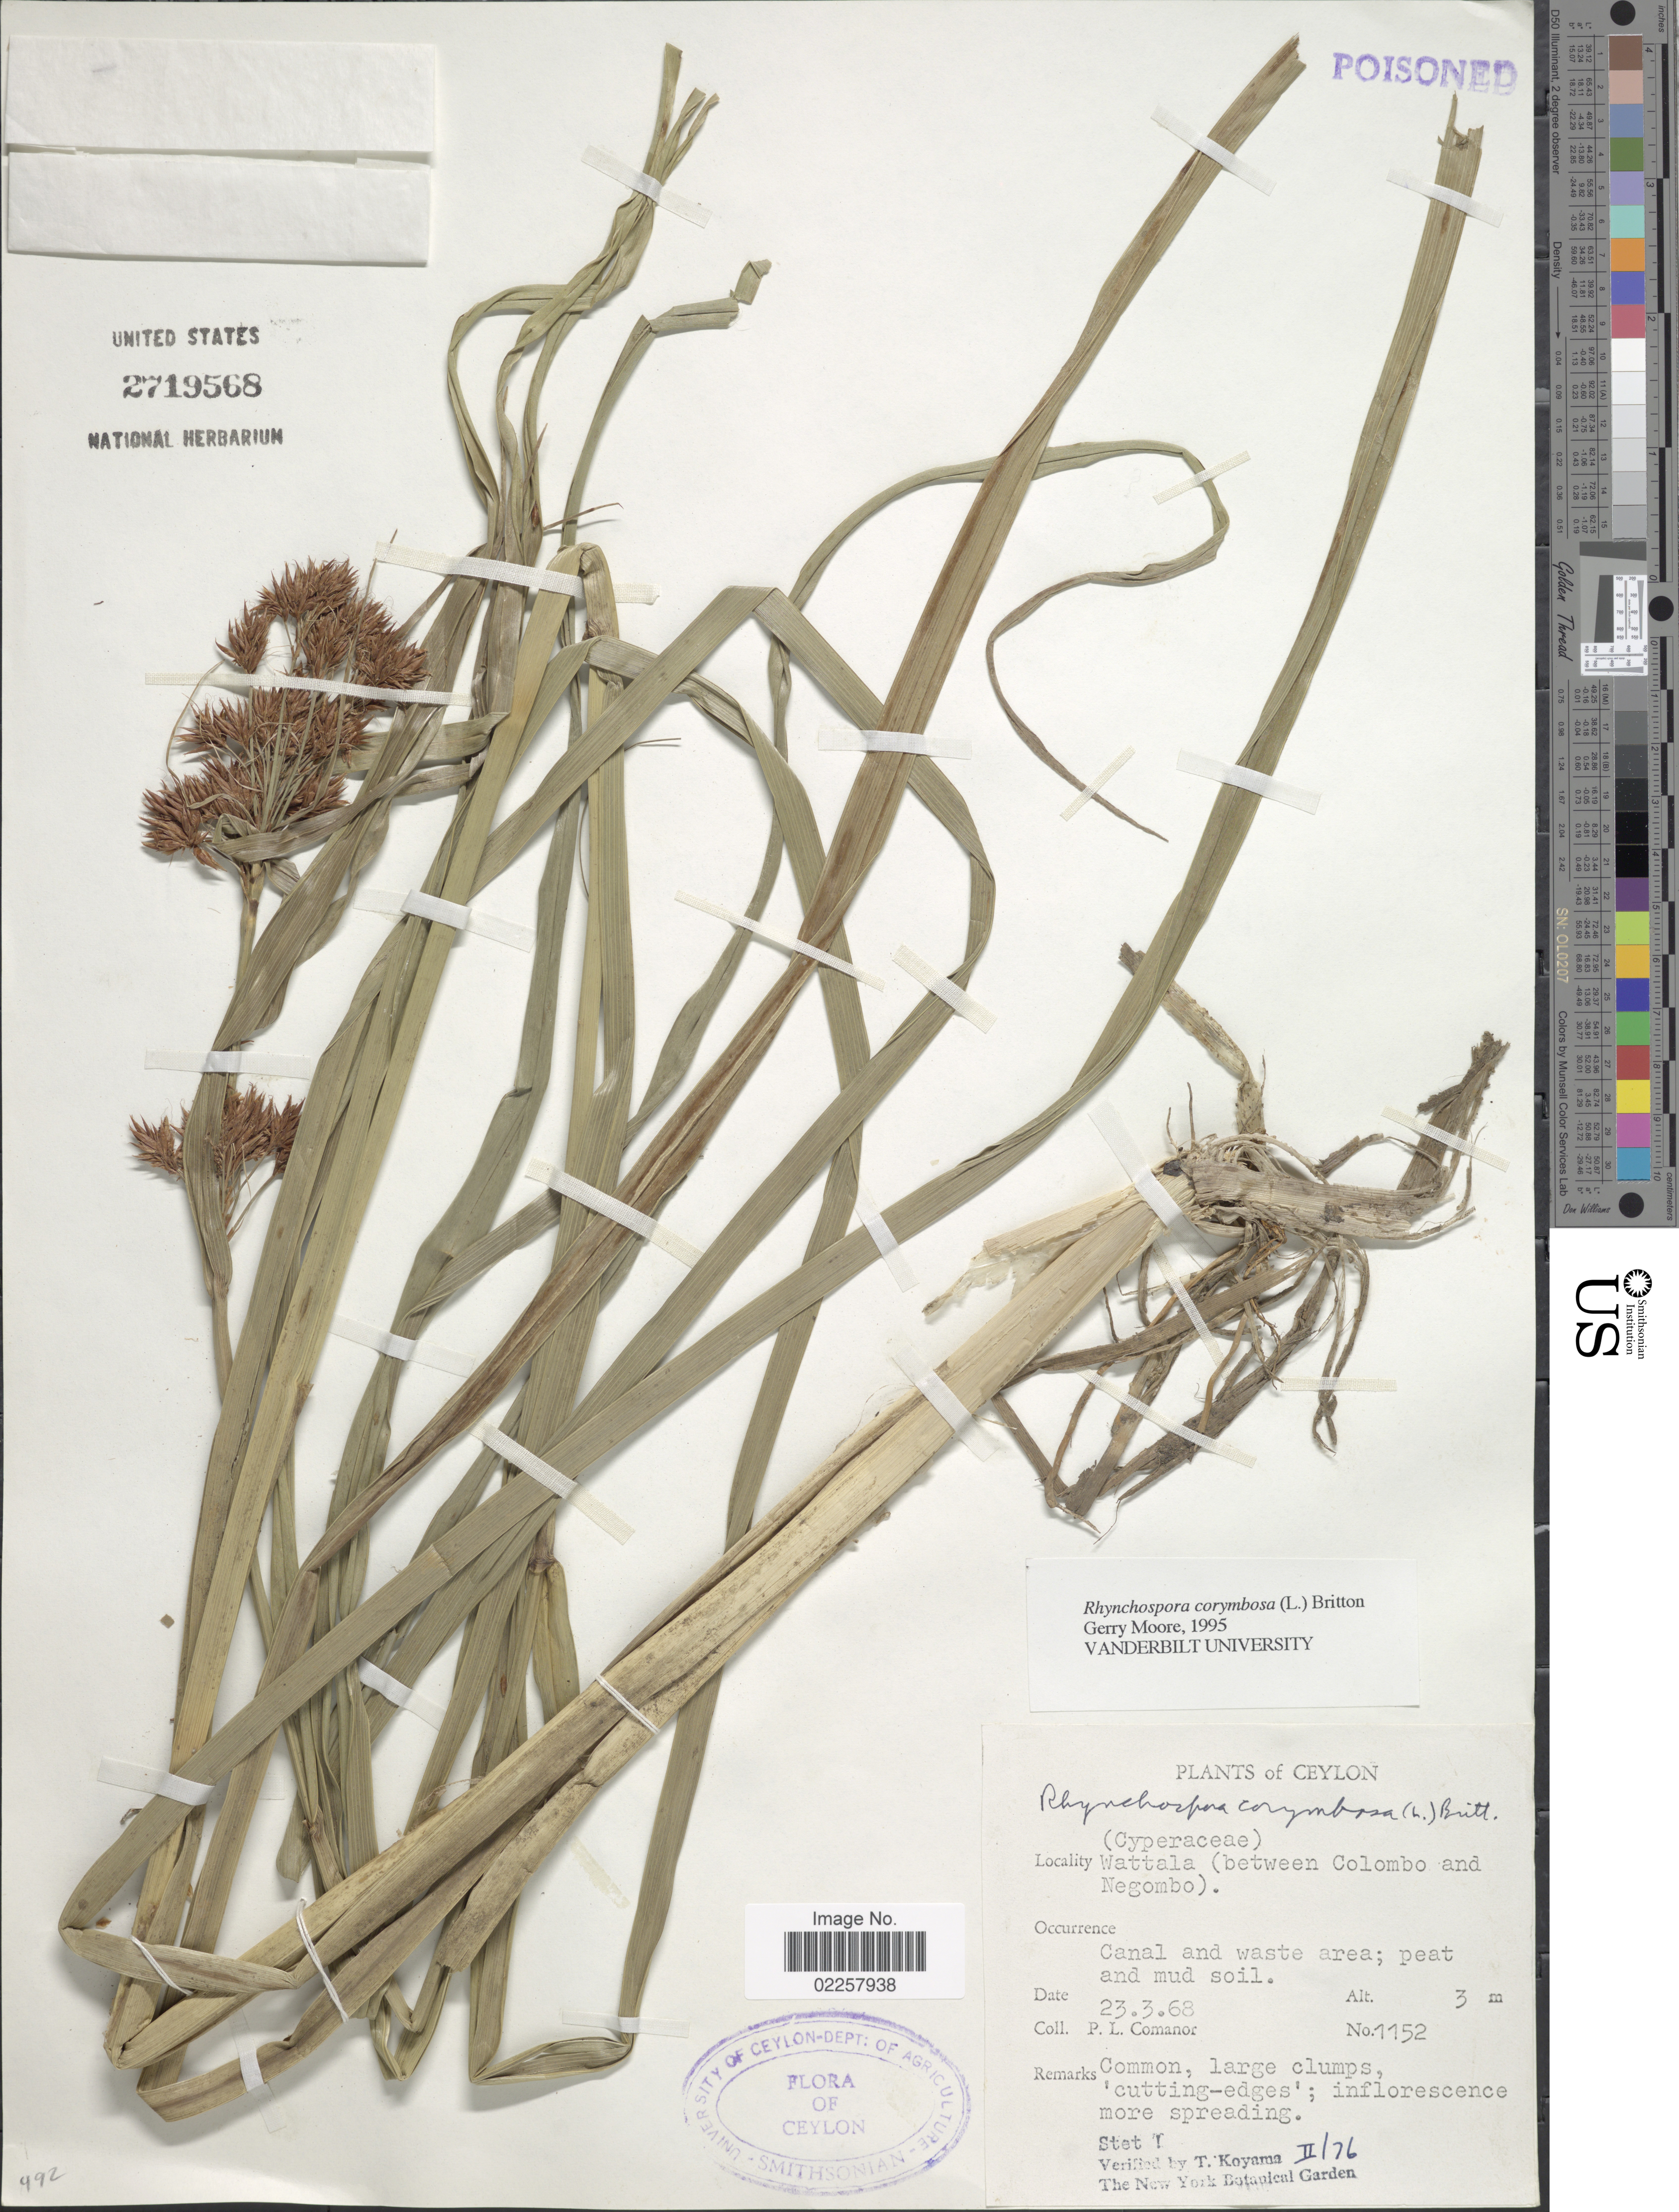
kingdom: Plantae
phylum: Tracheophyta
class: Liliopsida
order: Poales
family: Cyperaceae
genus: Rhynchospora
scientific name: Rhynchospora corymbosa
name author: (L.) Britton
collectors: P. Comanor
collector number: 1152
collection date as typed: Transcribed d/m/y: 23/3/68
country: Sri Lanka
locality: Ceylon, Wattala (between Colombo and Negombo)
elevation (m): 3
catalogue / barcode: US 2719568